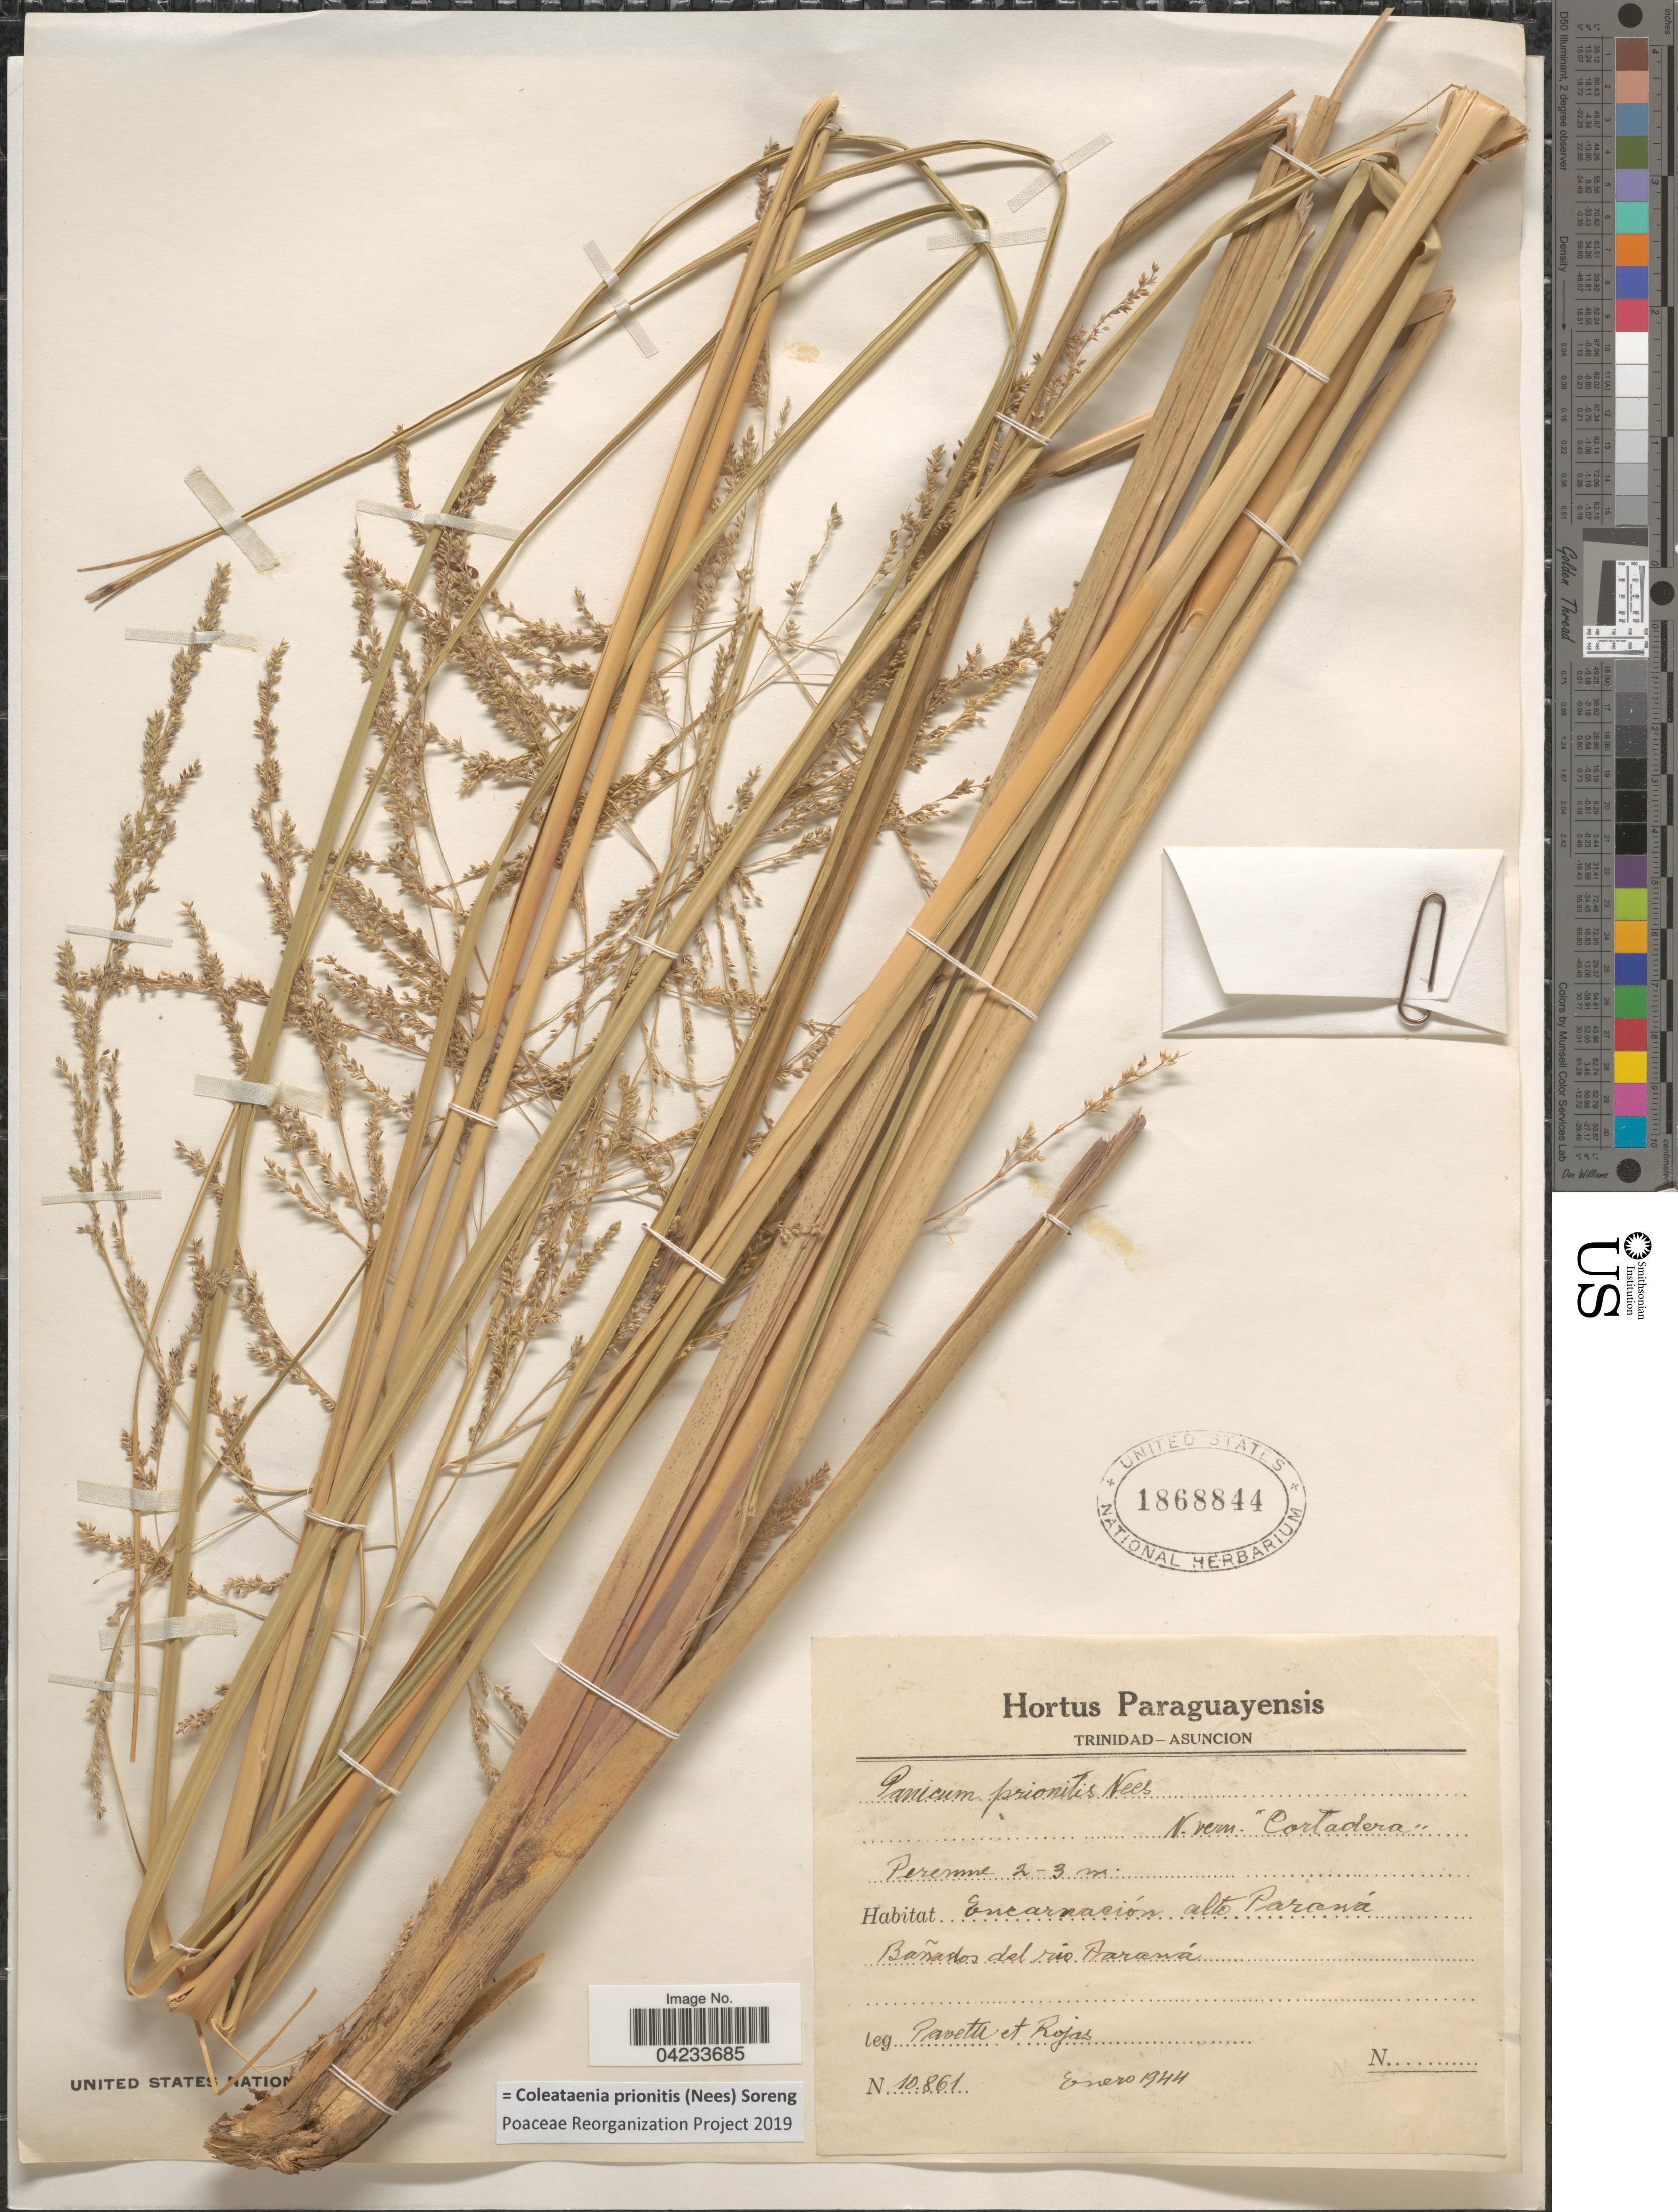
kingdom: Plantae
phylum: Tracheophyta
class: Liliopsida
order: Poales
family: Poaceae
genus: Coleataenia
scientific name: Coleataenia prionitis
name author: (Nees) Soreng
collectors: -. Pavetti & Rojas, --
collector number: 10861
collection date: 1944-01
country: Paraguay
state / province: Alto Parana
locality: Encarnación. Bañados del río Paraná.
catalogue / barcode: US 1868844